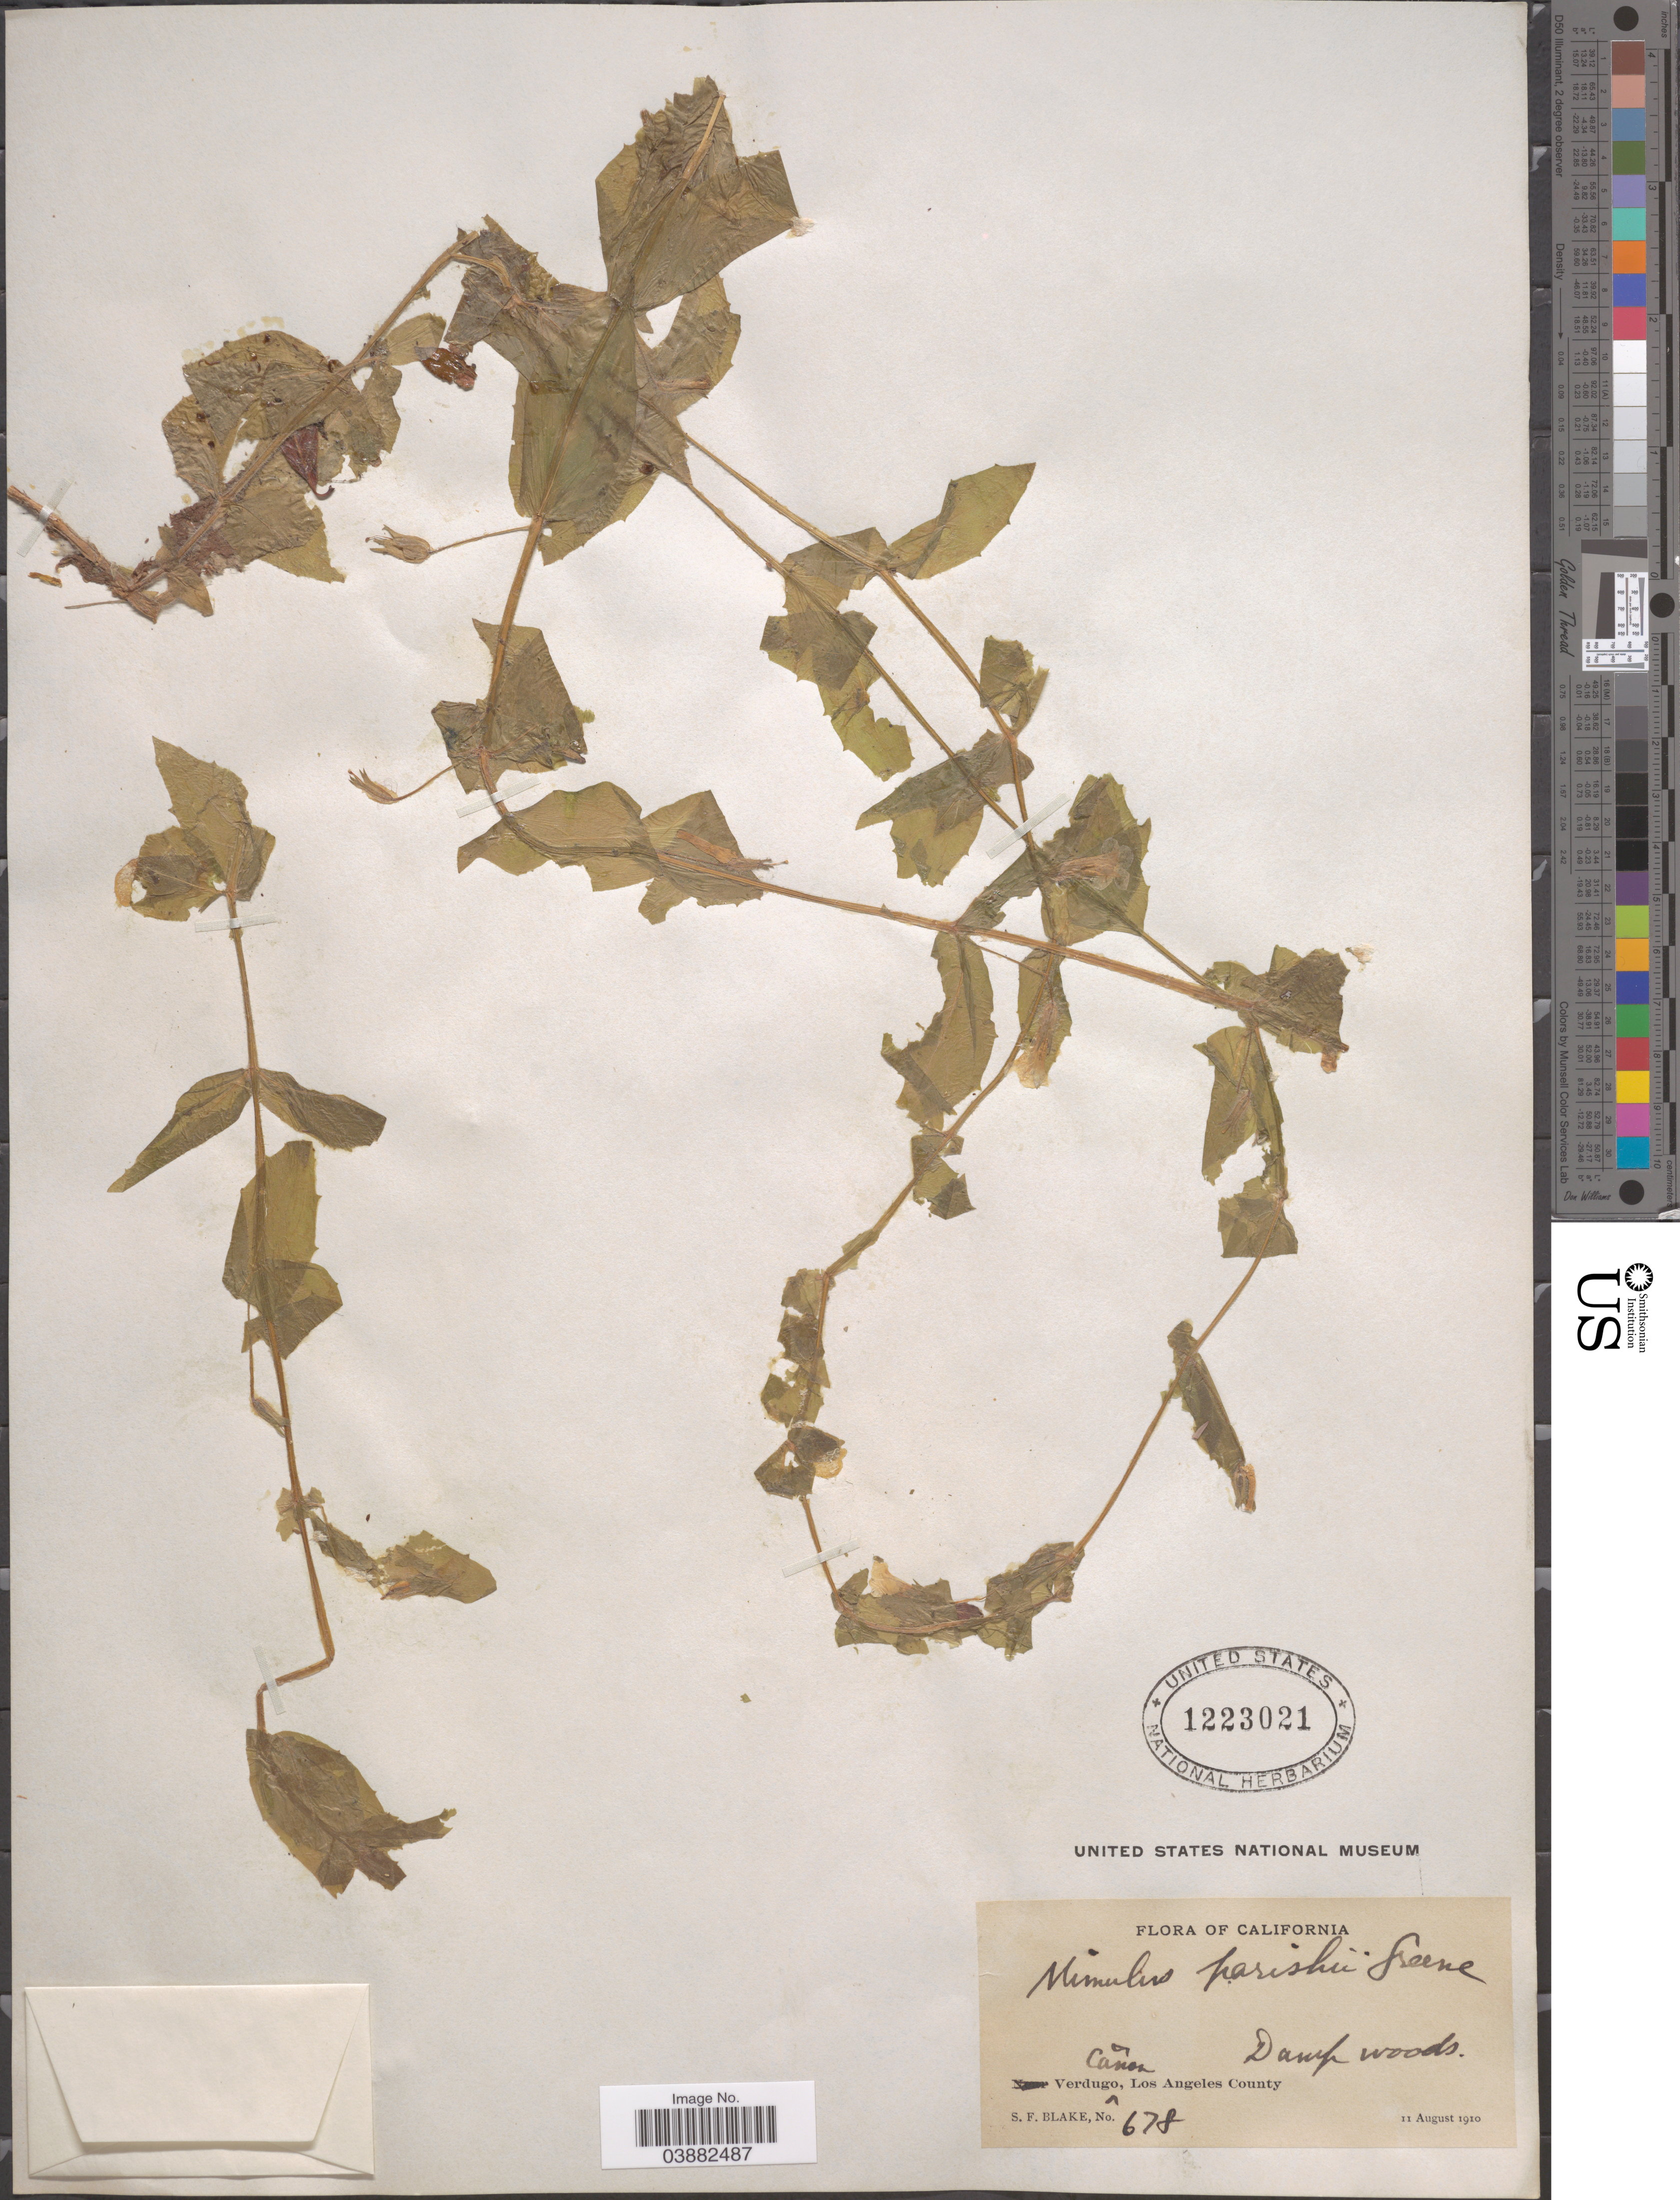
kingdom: Plantae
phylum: Tracheophyta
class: Magnoliopsida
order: Lamiales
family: Phrymaceae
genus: Mimulus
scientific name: Mimulus parishii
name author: Greene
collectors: S. Blake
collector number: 678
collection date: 1910-08-11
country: United States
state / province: California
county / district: Los Angeles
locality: Cañon Verdugo, Los Angeles County.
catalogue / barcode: US 1223021